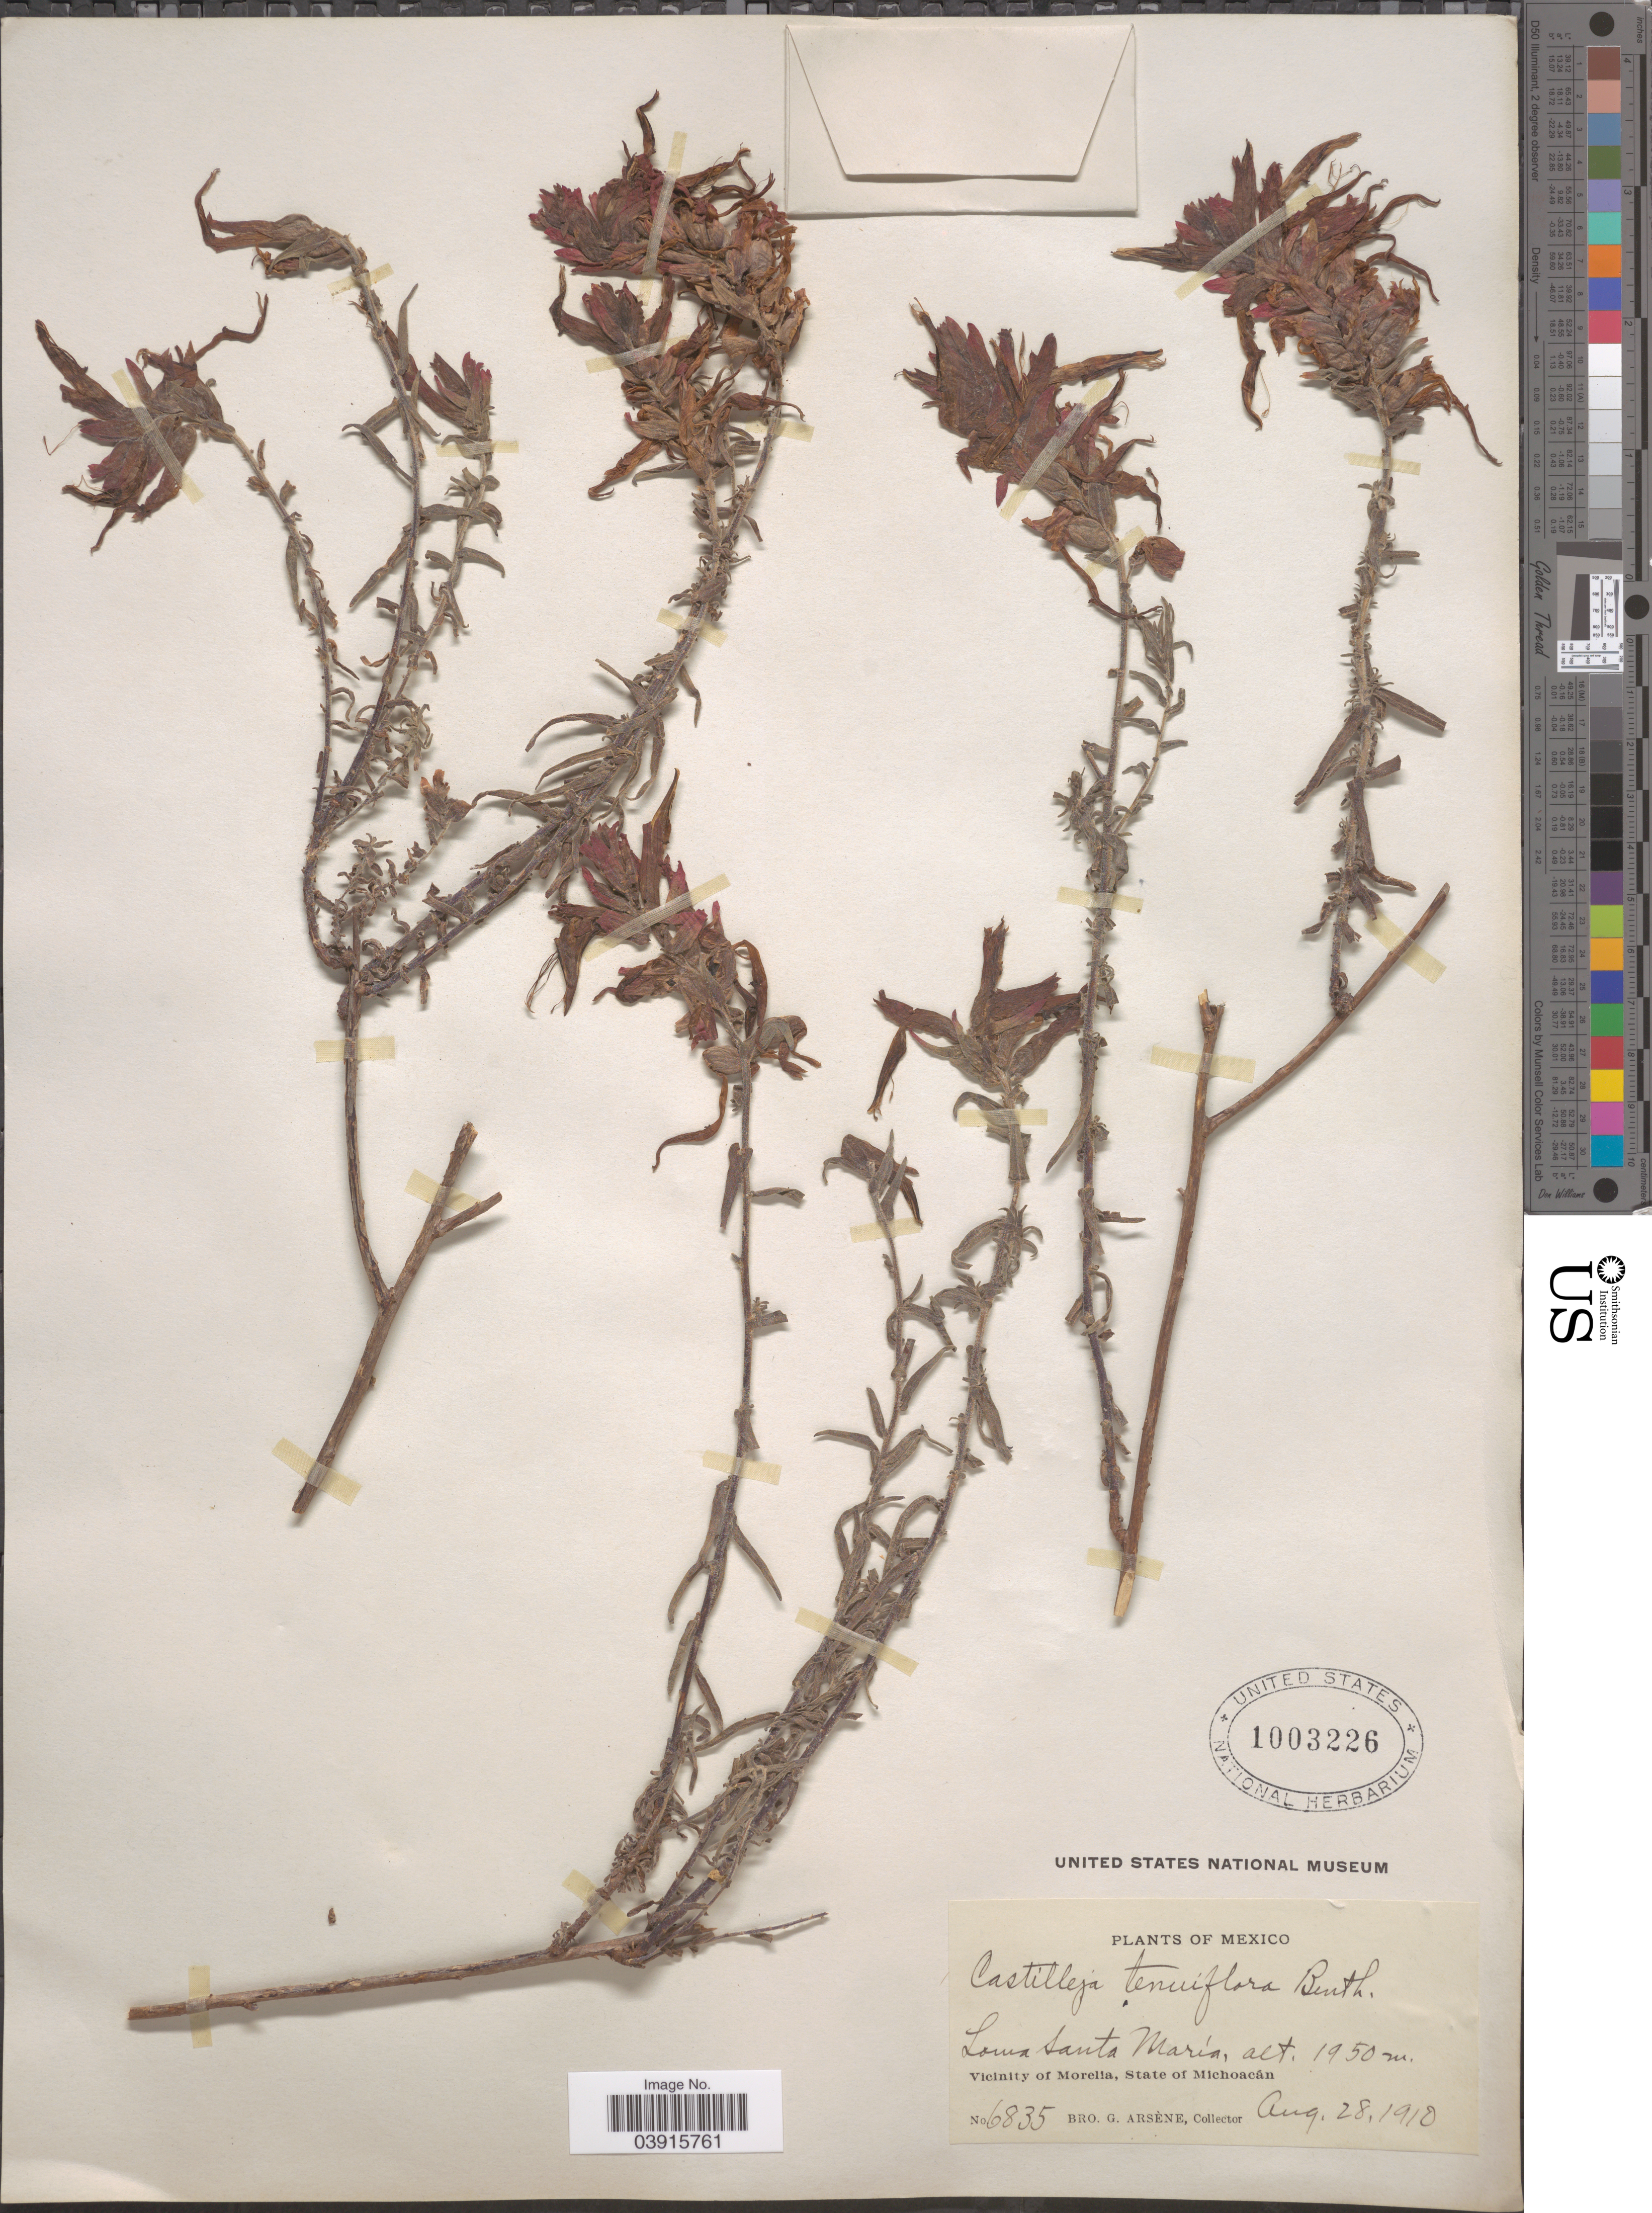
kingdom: Plantae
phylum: Tracheophyta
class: Magnoliopsida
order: Lamiales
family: Orobanchaceae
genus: Castilleja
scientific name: Castilleja tenuiflora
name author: Benth.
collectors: Bro. G. Arsène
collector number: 6835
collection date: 1910-08-28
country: Mexico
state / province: Michoacán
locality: Loma Santa María, Vicinity of Morelia.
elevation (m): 1950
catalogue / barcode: US 1003226